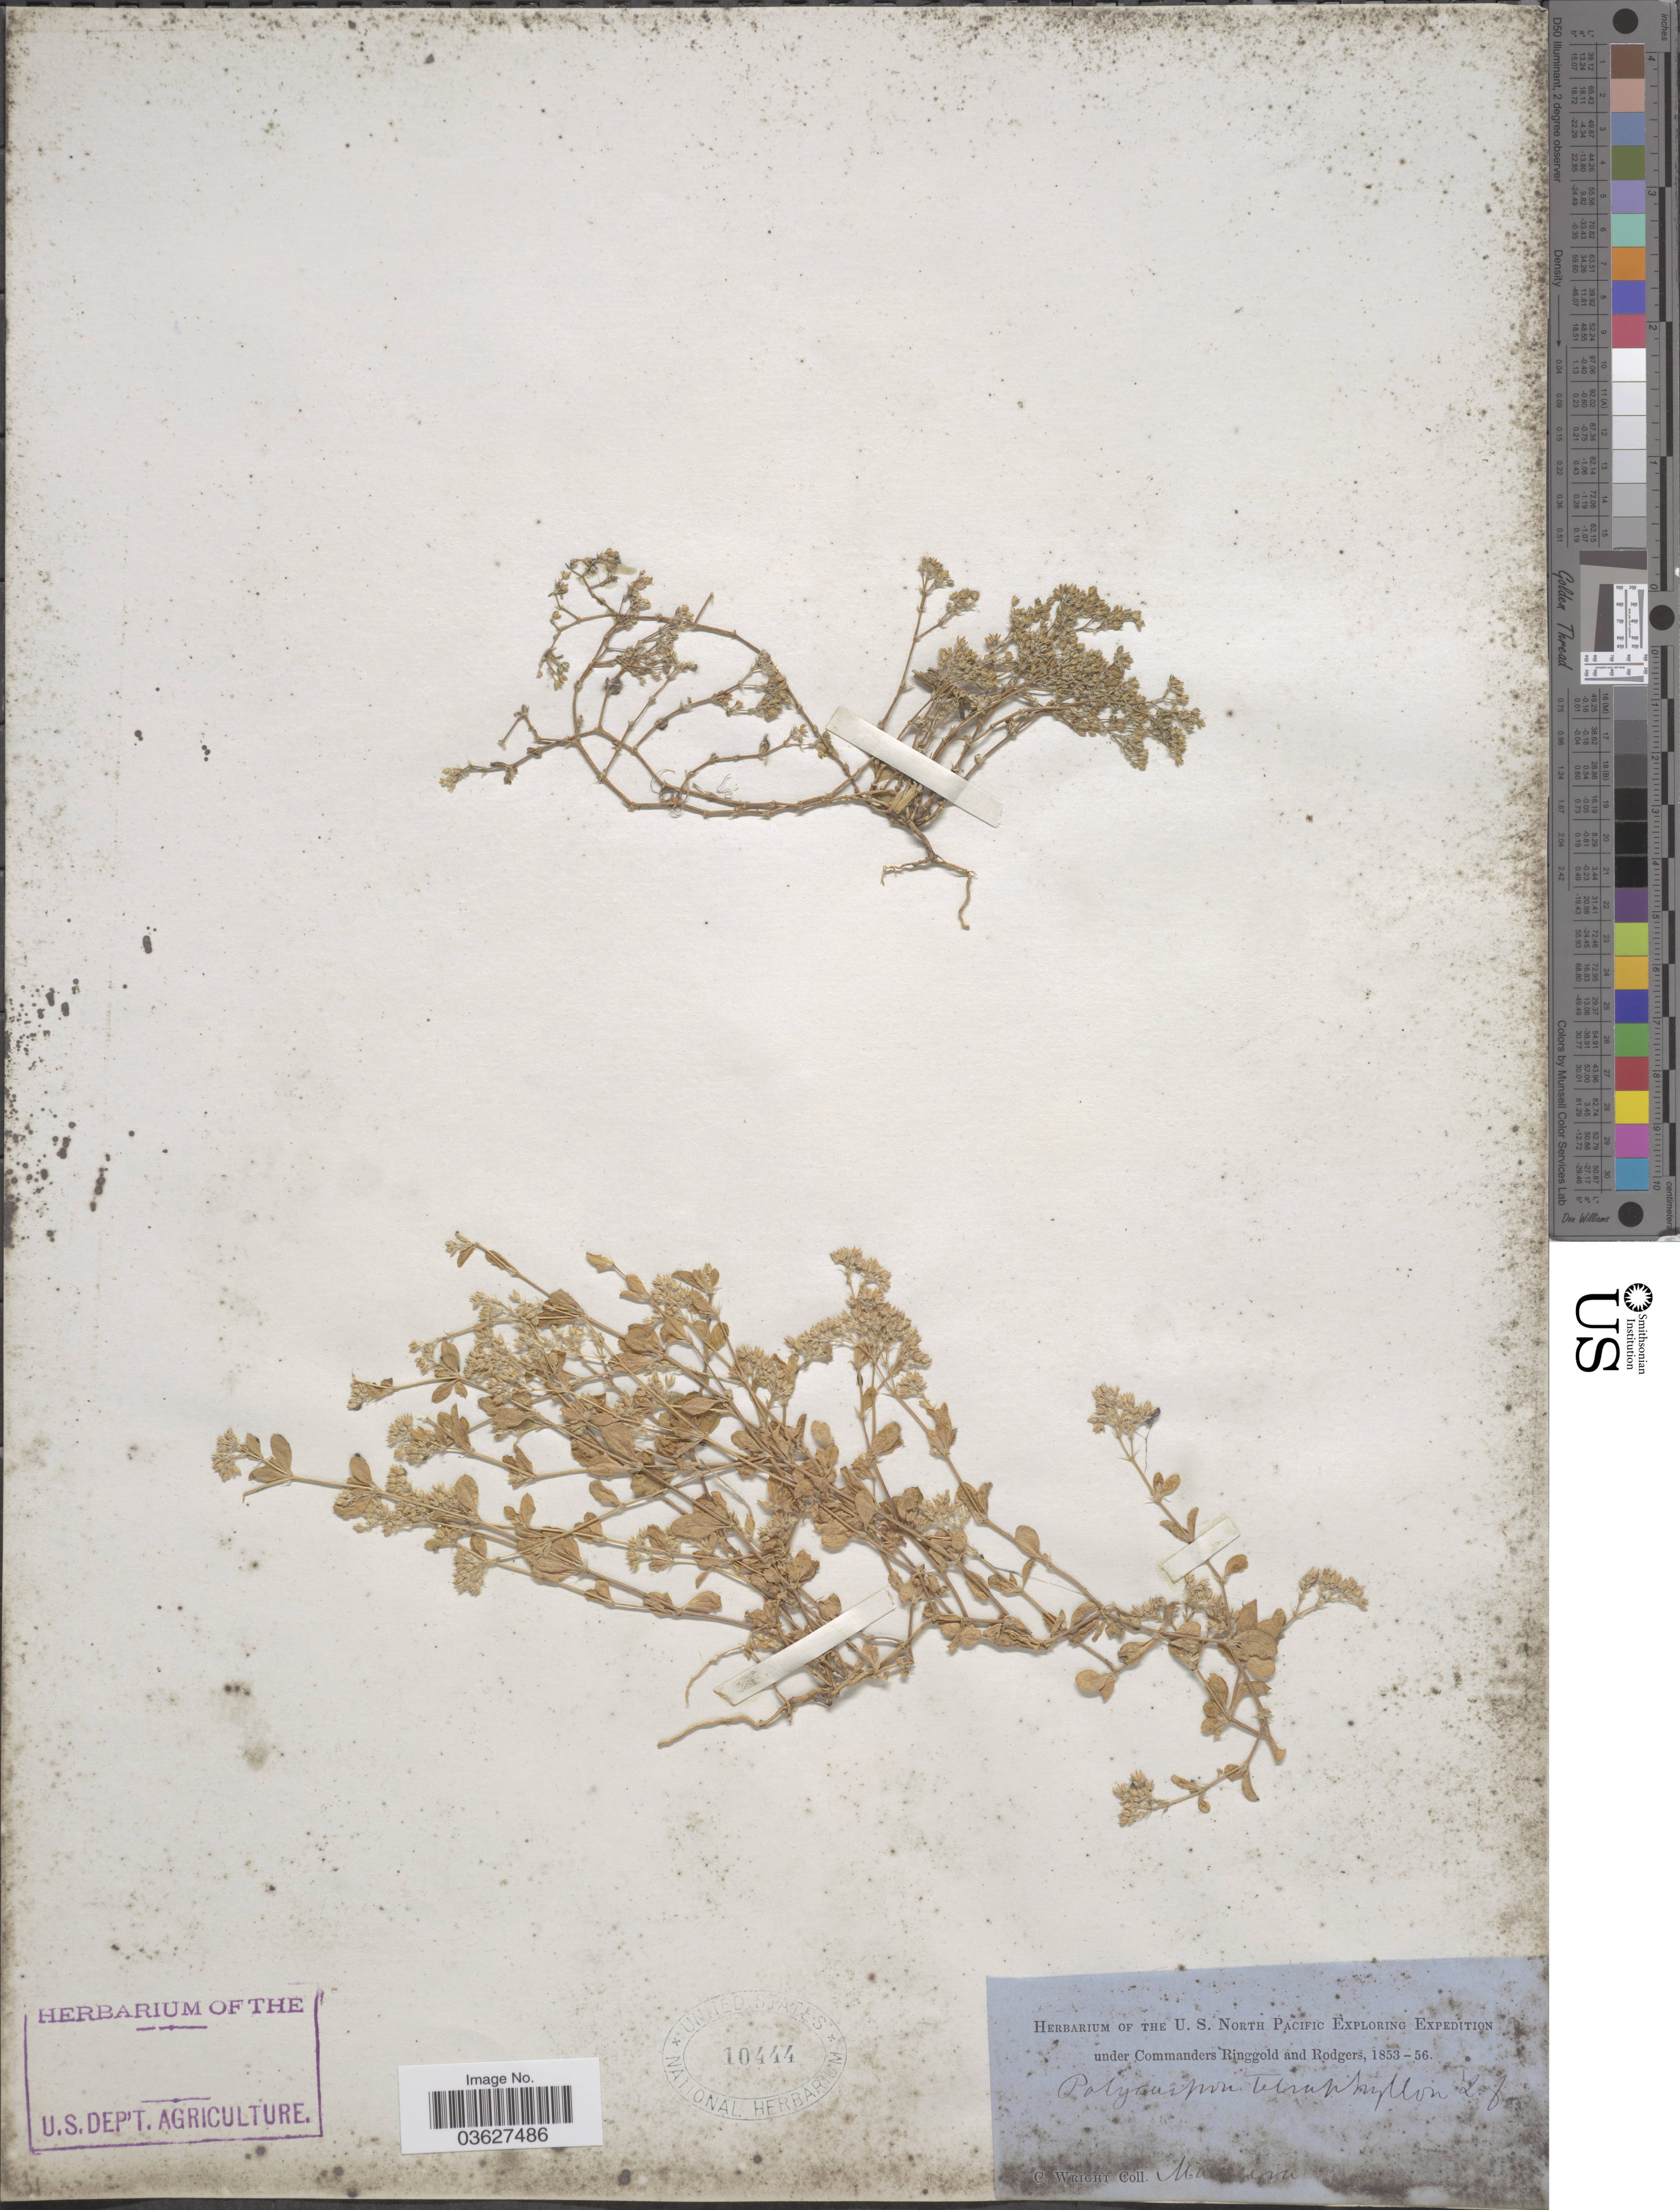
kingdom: Plantae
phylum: Tracheophyta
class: Magnoliopsida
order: Caryophyllales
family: Caryophyllaceae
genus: Polycarpon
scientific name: Polycarpon tetraphyllum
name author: (L.) L.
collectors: C. Wright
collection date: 1853/1856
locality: Macein [interpreted].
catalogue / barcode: US 10444